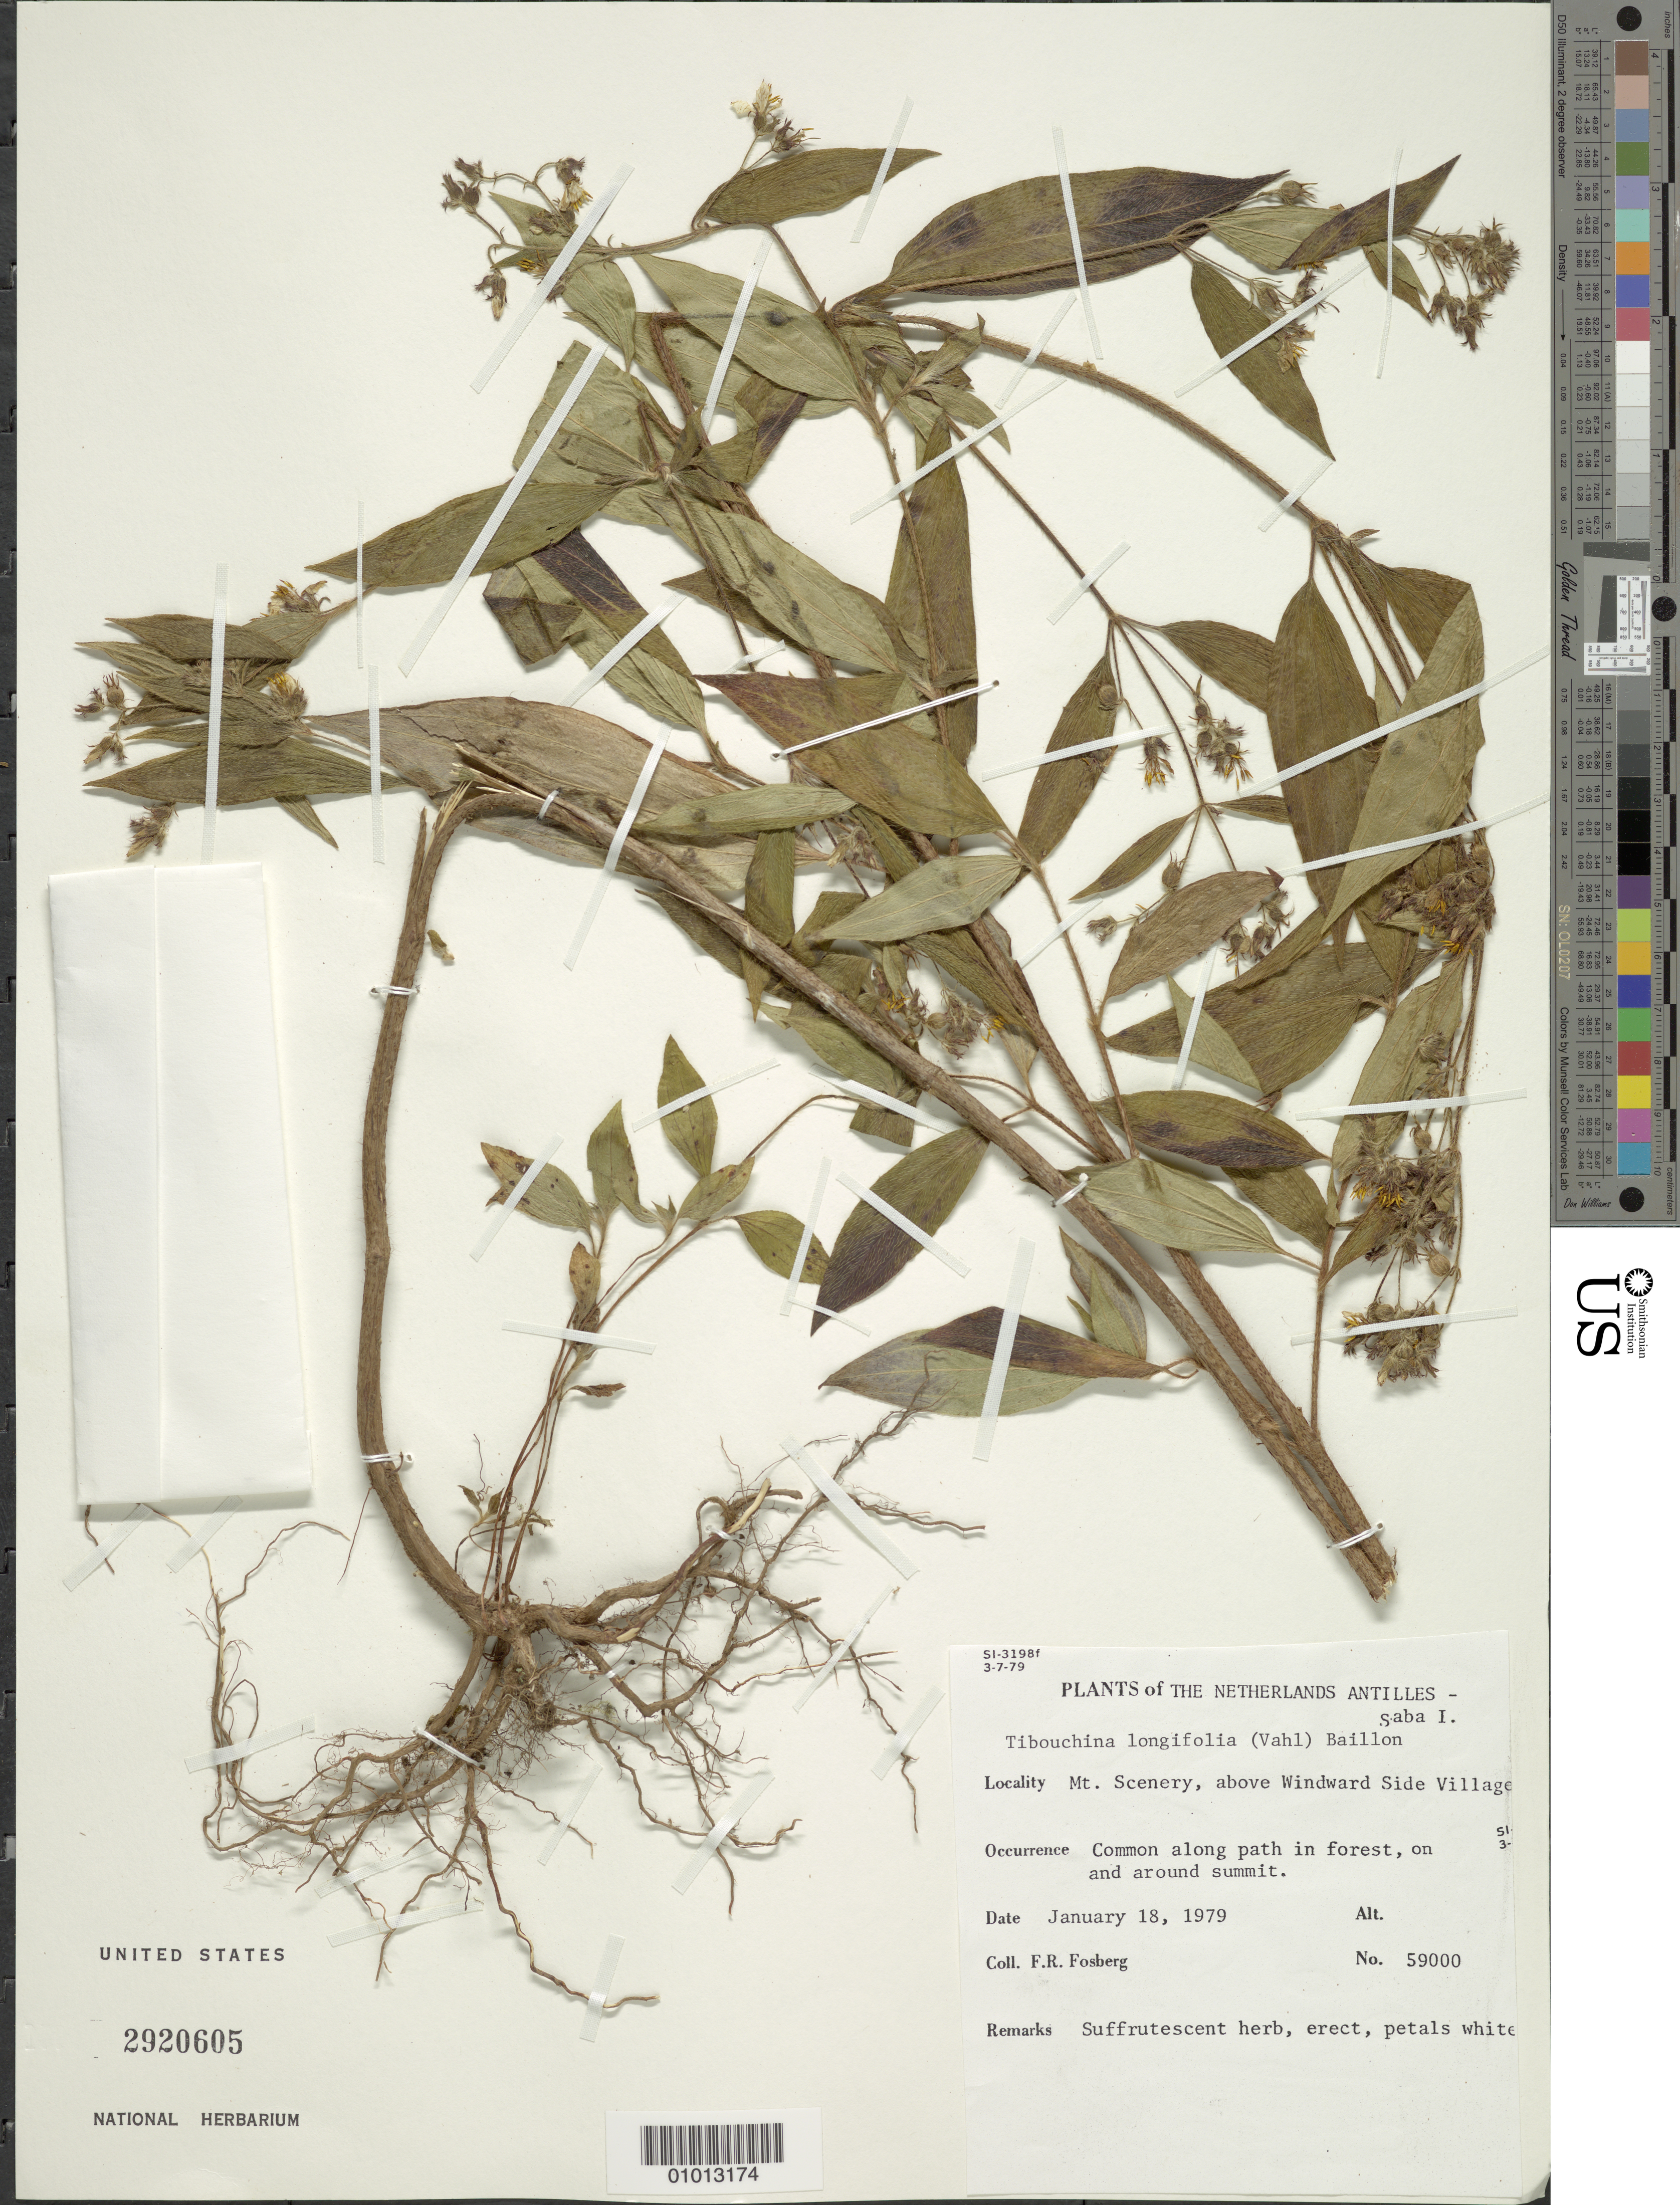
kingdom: Plantae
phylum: Tracheophyta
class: Magnoliopsida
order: Myrtales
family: Melastomataceae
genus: Chaetogastra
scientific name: Chaetogastra longifolia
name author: (Vahl) DC.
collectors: F. R. Fosberg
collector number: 59000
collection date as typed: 18 Jan 1979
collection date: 1979-01-18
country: Netherlands Antilles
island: Saba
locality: Mt. Scenery, above Windward Side village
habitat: Common along path in forest, on and around summit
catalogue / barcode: US 2920605